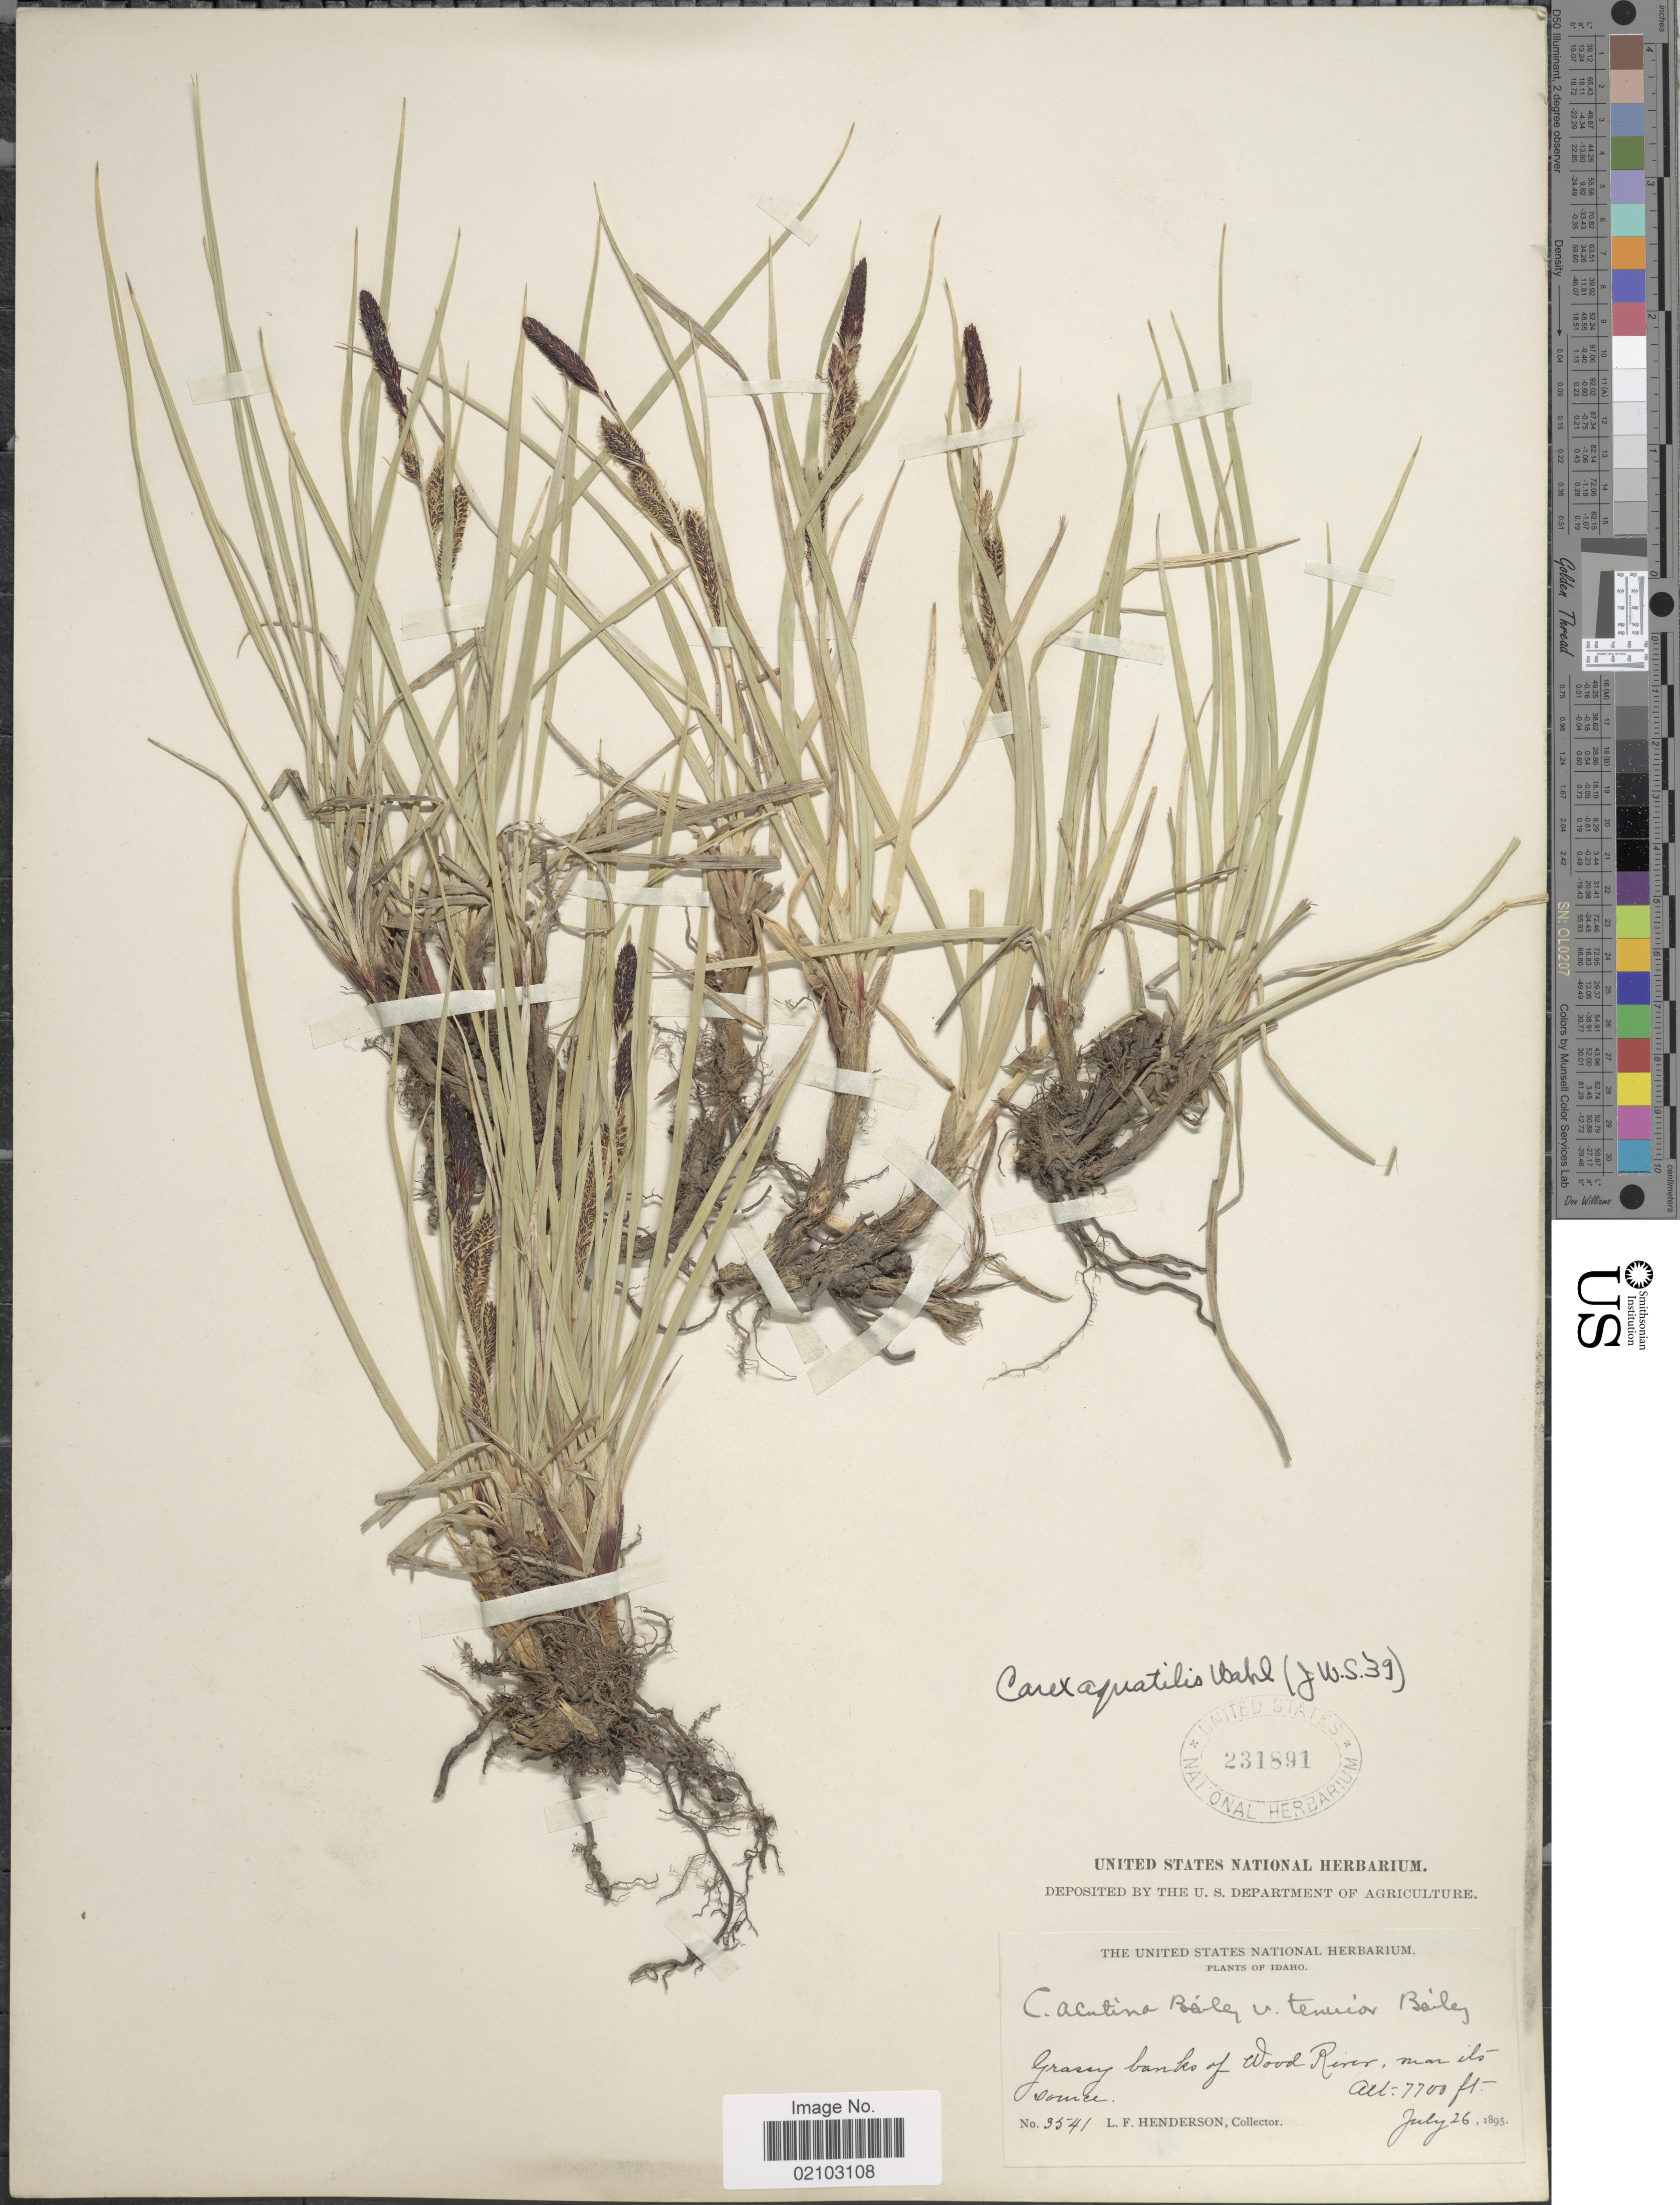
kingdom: Plantae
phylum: Tracheophyta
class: Liliopsida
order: Poales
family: Cyperaceae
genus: Carex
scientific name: Carex aquatilis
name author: Wahlenb.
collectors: L. Henderson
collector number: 3541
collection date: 1895-07-26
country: United States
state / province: Idaho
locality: Grassy banks of Wood River, near its source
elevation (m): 2347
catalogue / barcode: US 231891